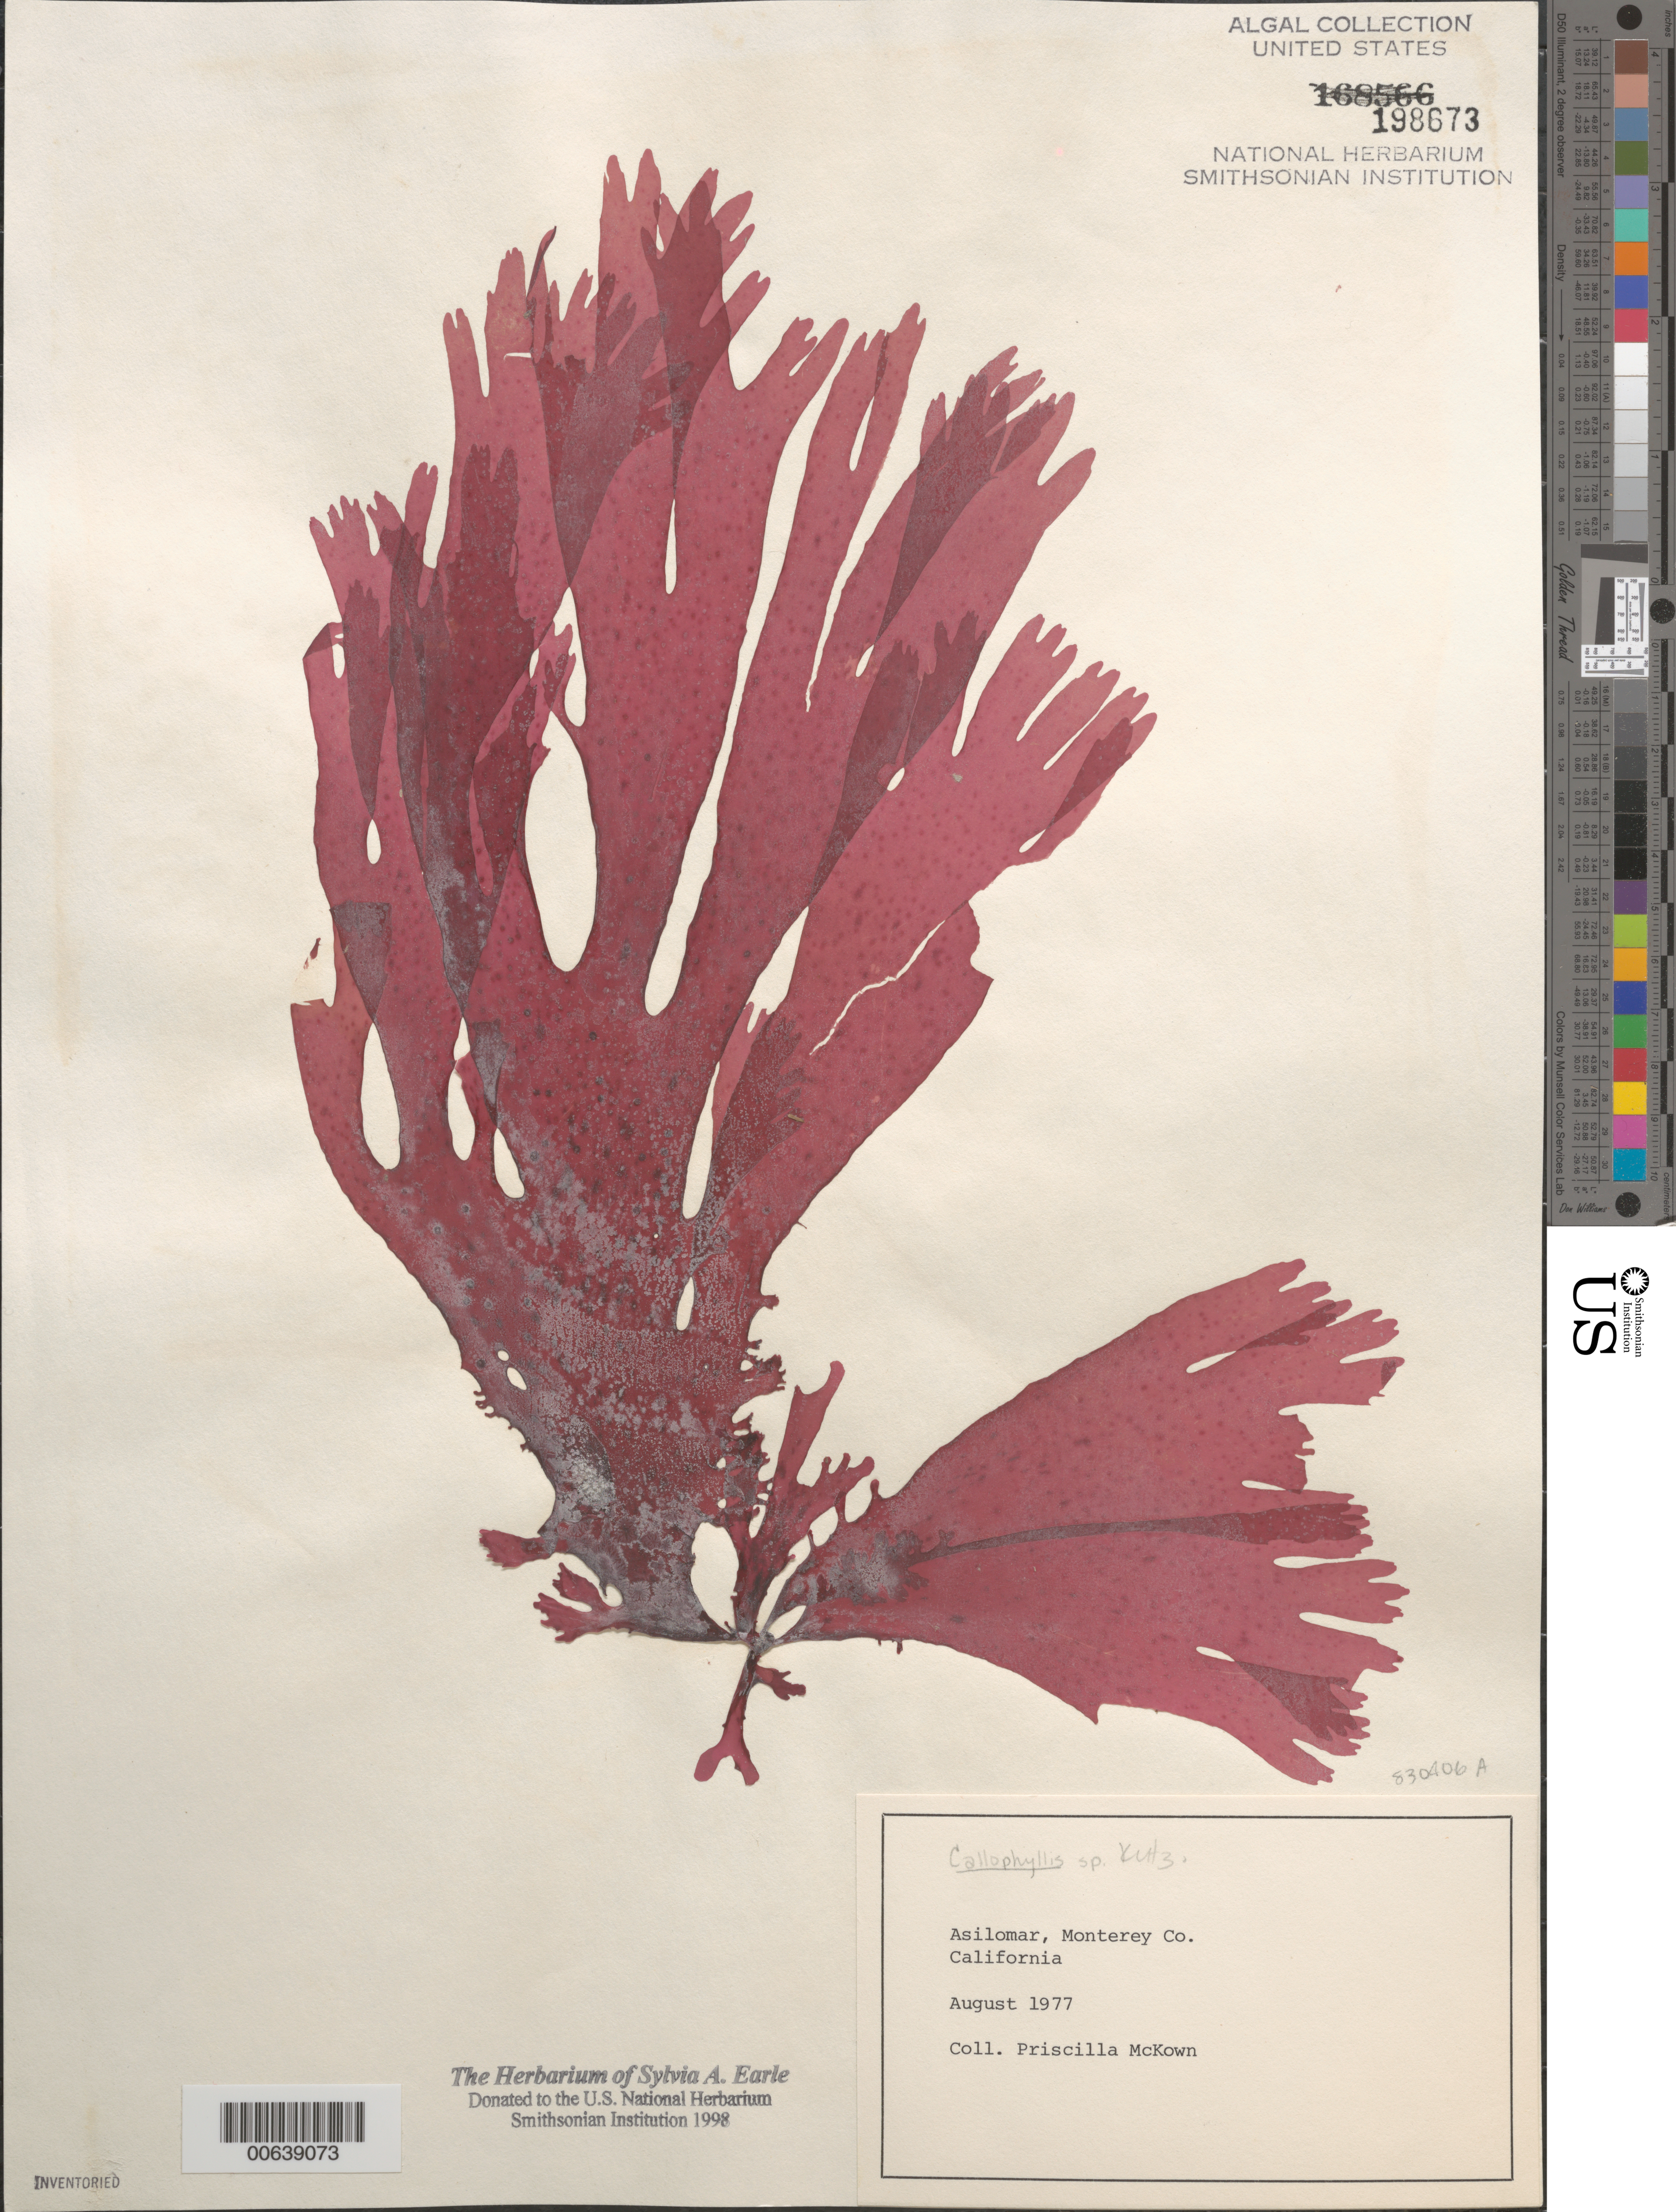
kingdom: Plantae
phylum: Rhodophyta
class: Florideophyceae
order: Gigartinales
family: Kallymeniaceae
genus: Callophyllis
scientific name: Callophyllis sp.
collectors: P. McKown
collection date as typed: Aug 1977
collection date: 1977-08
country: United States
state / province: California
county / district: Monterey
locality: Asilomar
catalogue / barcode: US 198673